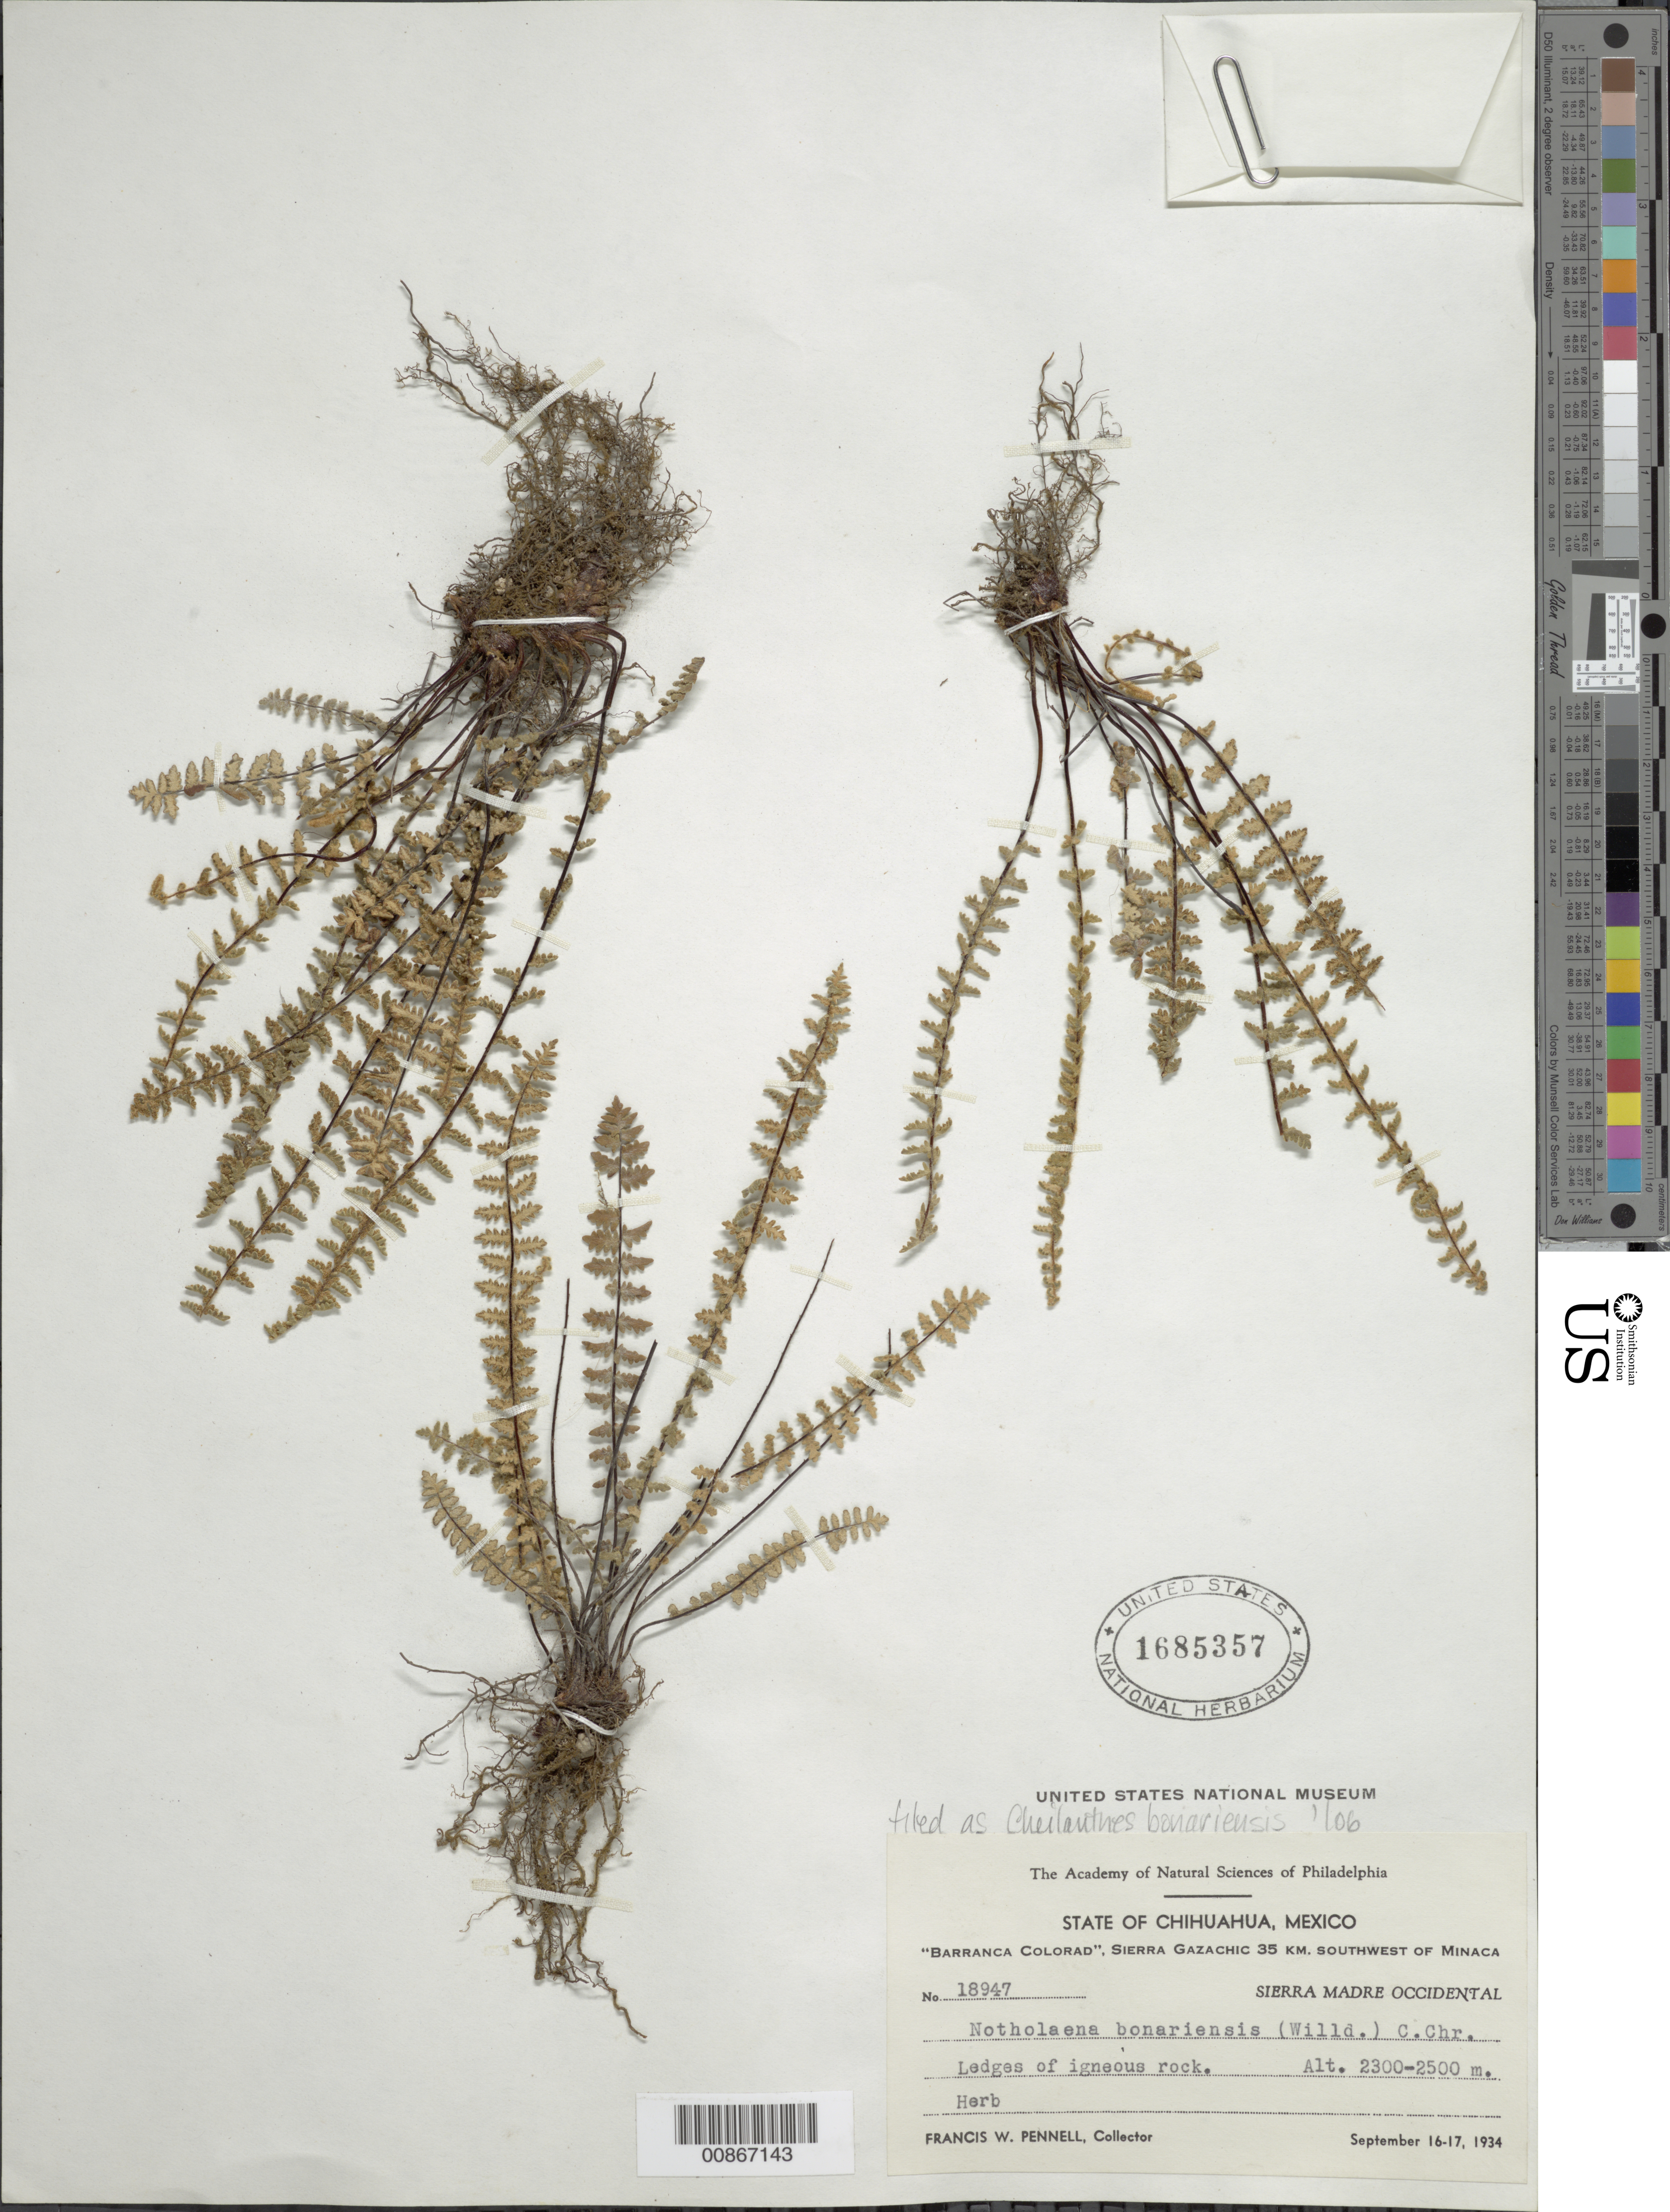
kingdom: Plantae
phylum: Tracheophyta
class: Polypodiopsida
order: Polypodiales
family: Pteridaceae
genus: Myriopteris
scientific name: Myriopteris aurea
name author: (Poir.) Grusz & Windham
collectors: F. W. Pennell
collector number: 18947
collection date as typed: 16 Sep 1934 to 17 Sep 1934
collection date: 1934-09-16/1934-09-17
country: Mexico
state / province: Chihuahua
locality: Barranca Colorad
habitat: Ledges of igneous rock.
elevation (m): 2500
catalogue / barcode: US 1685357